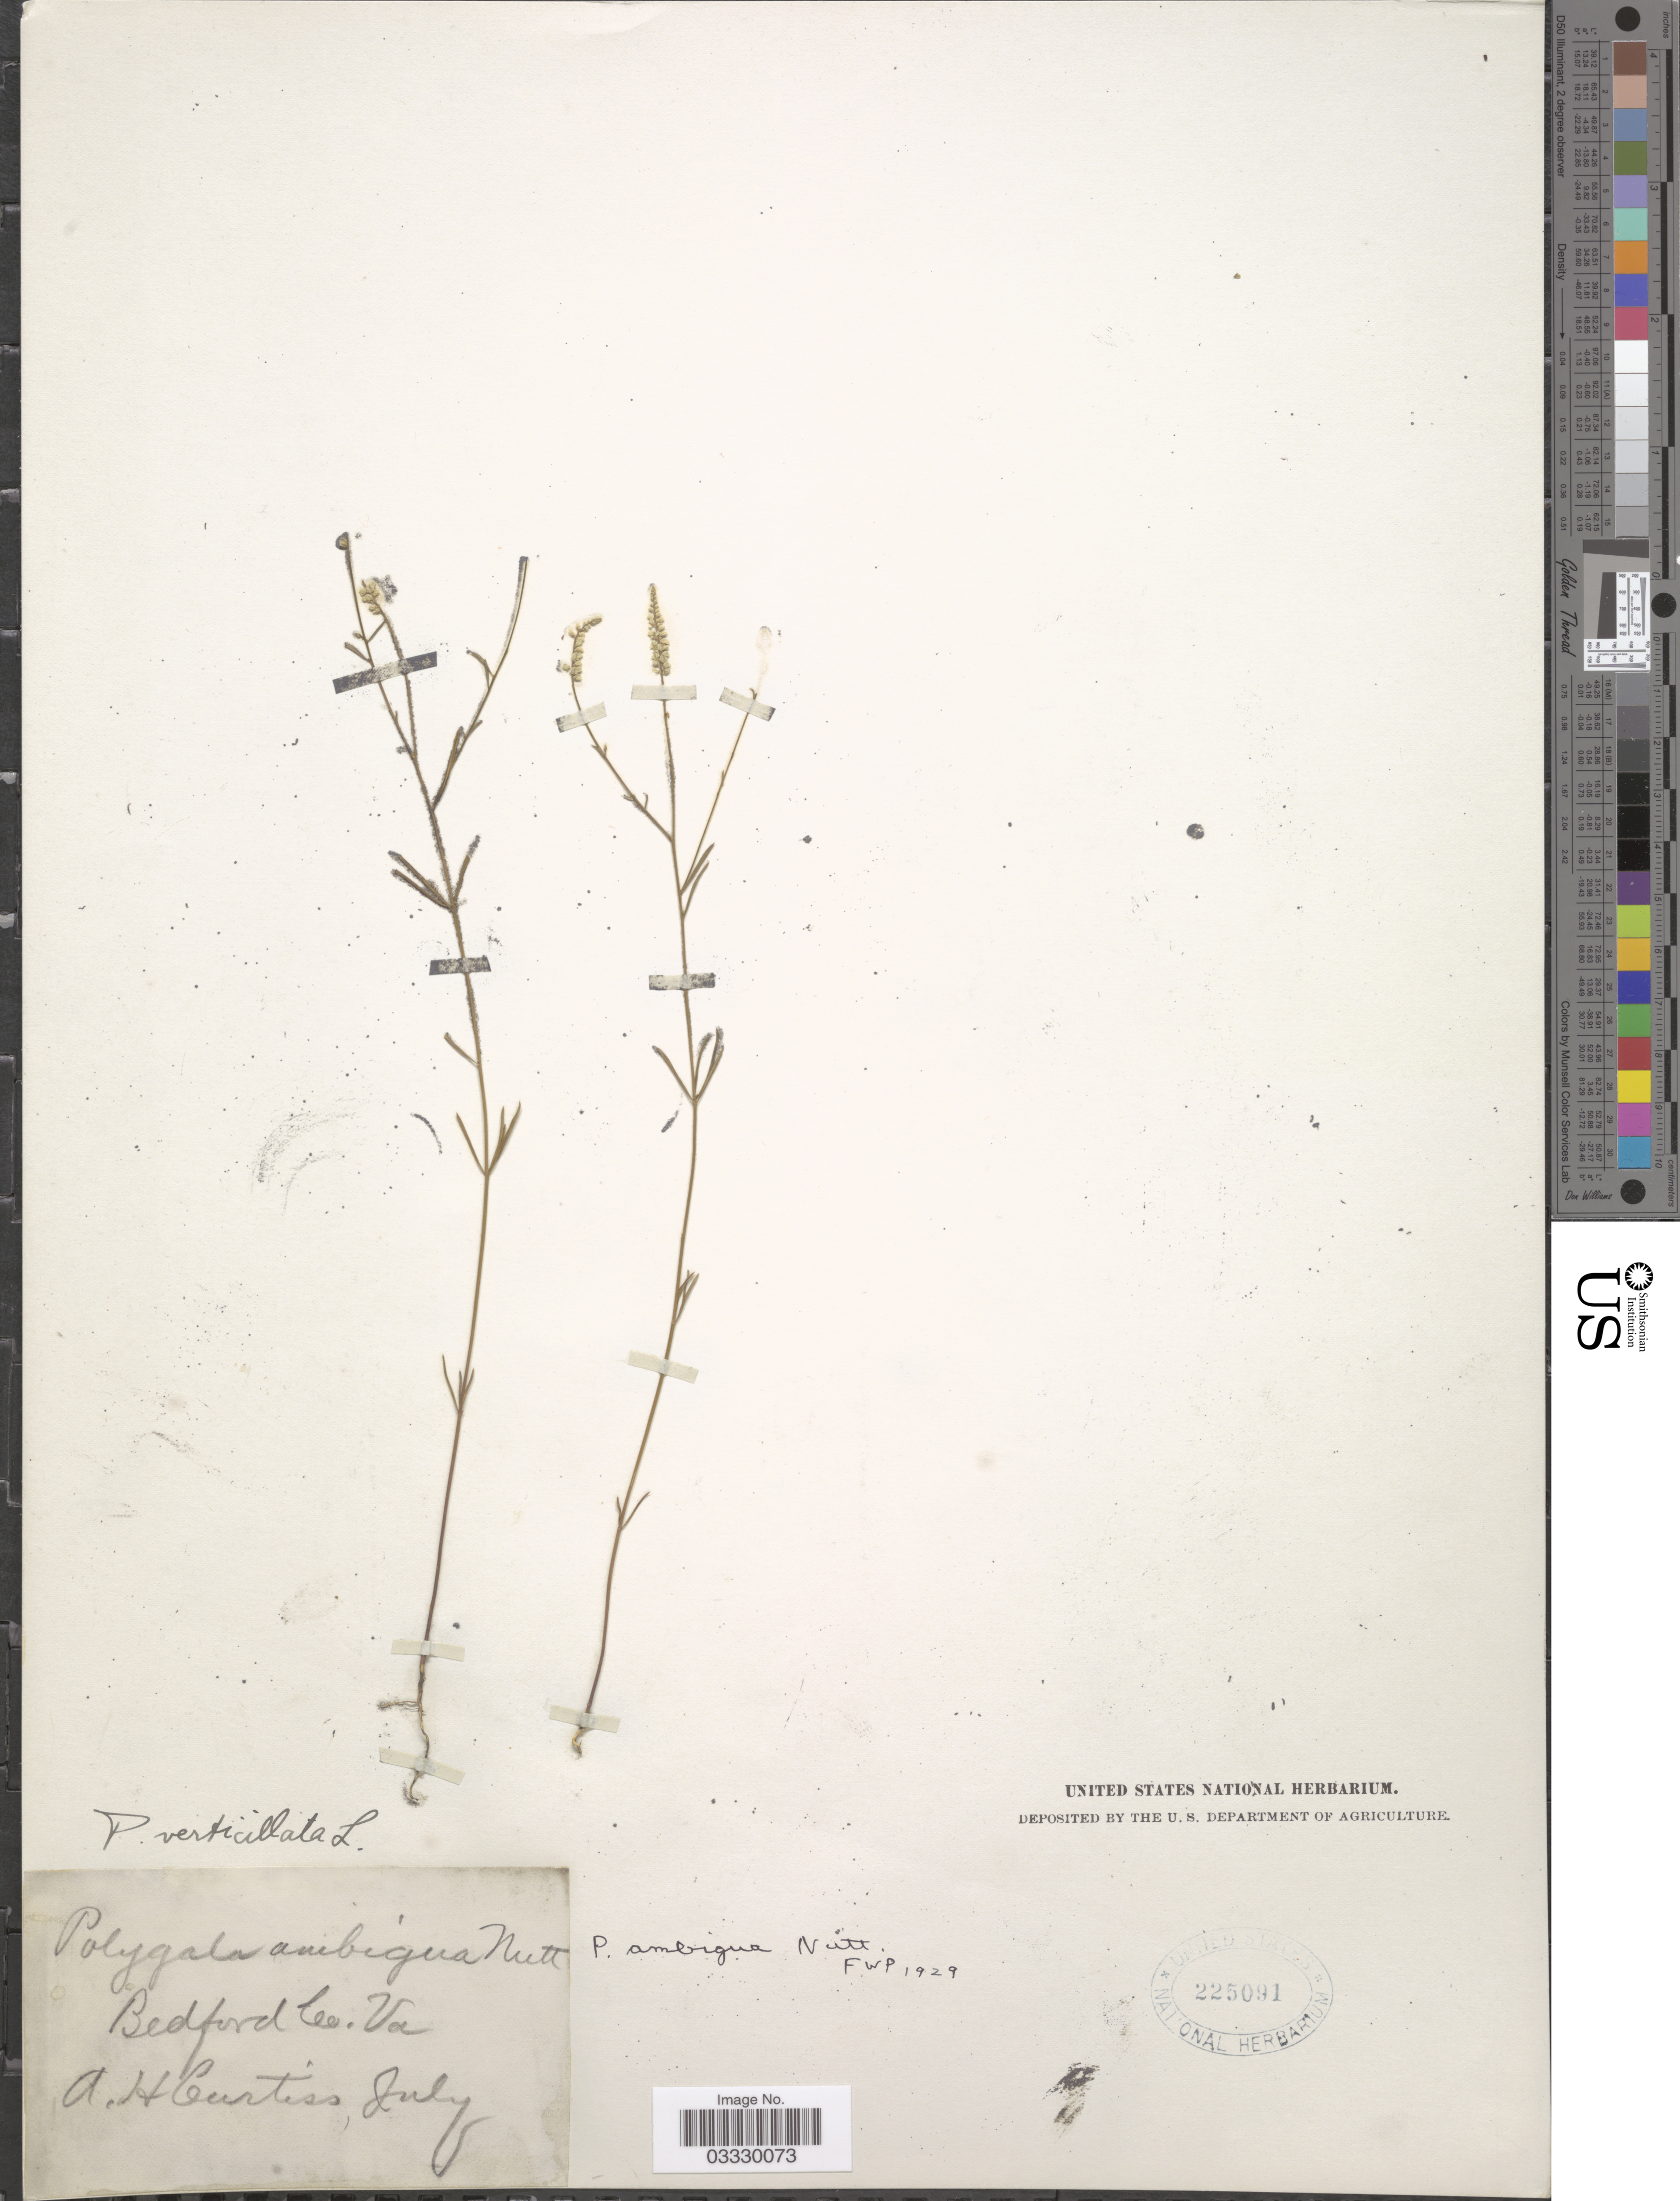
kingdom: Plantae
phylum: Tracheophyta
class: Magnoliopsida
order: Fabales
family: Polygalaceae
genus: Polygala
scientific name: Polygala ambigua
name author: Nutt.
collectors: A. H. Curtiss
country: United States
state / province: Virginia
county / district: Bedford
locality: Bedford Co.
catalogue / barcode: US 225091